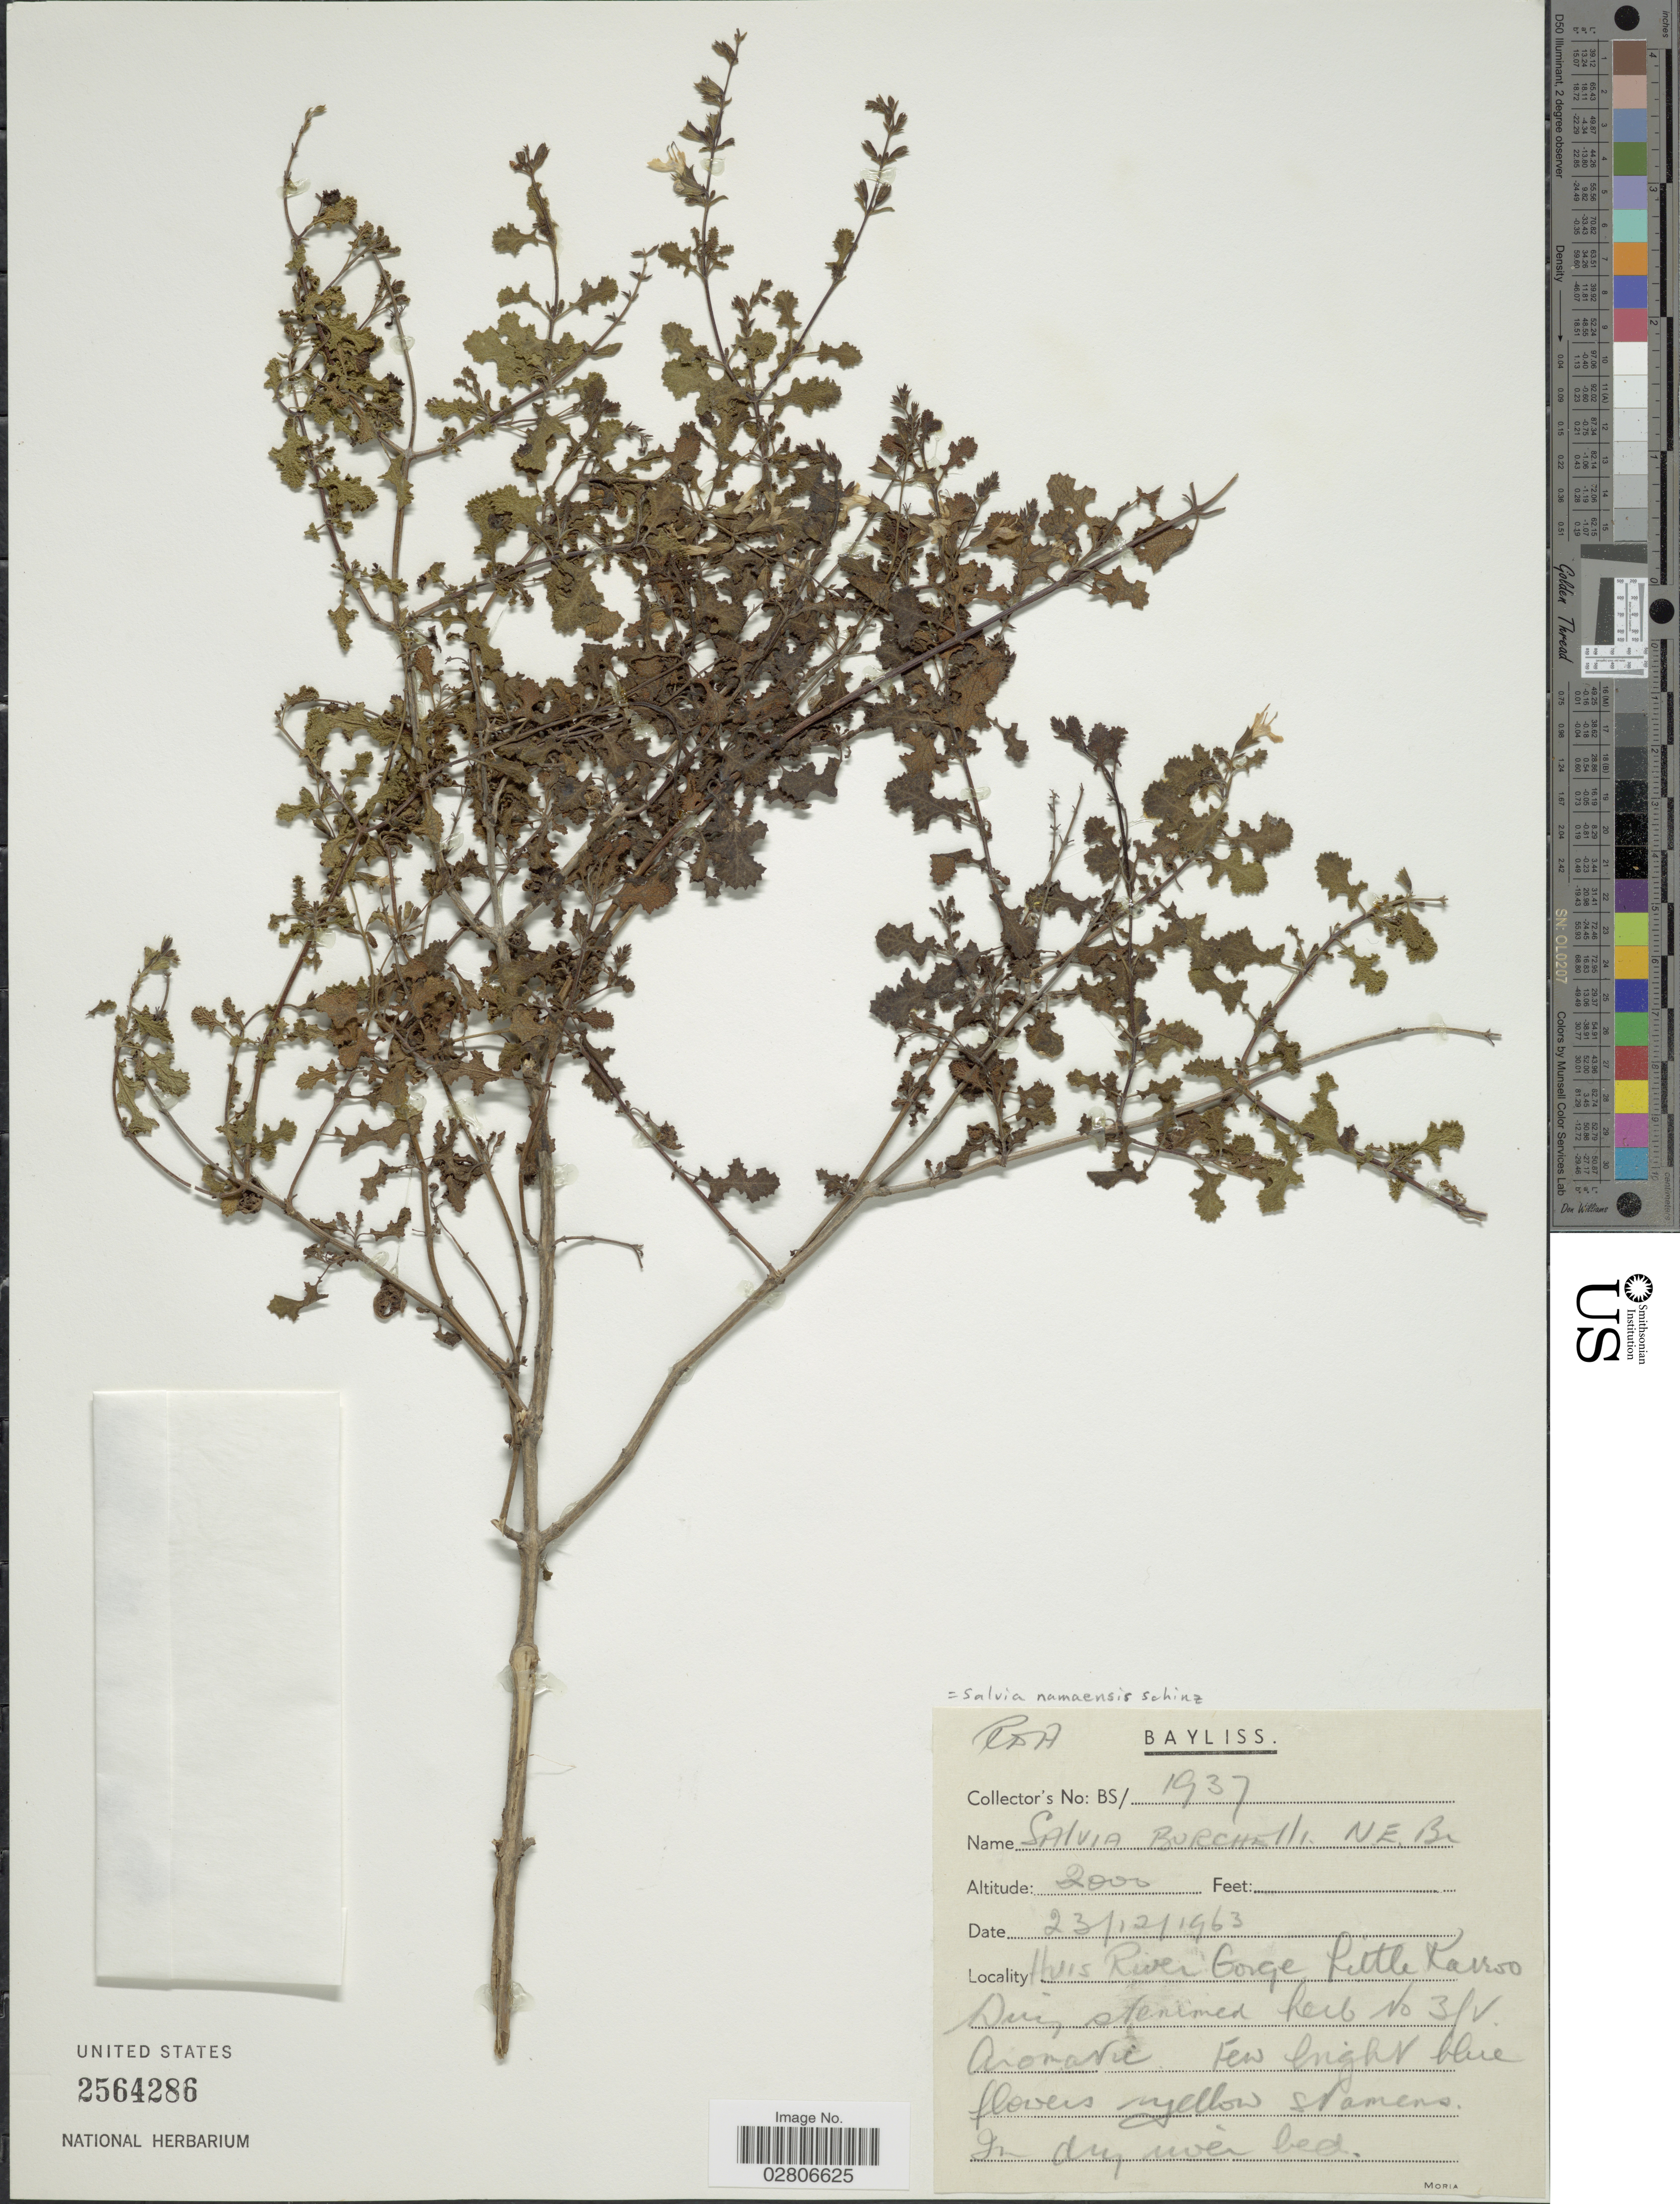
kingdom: Plantae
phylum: Tracheophyta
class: Magnoliopsida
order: Lamiales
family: Lamiaceae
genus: Salvia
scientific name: Salvia namaensis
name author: Schinz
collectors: Bayliss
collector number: BS/1937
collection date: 1963-12-23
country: South Africa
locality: Huis Rivier Gorge Little Karroo.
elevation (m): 610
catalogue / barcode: US 2564286